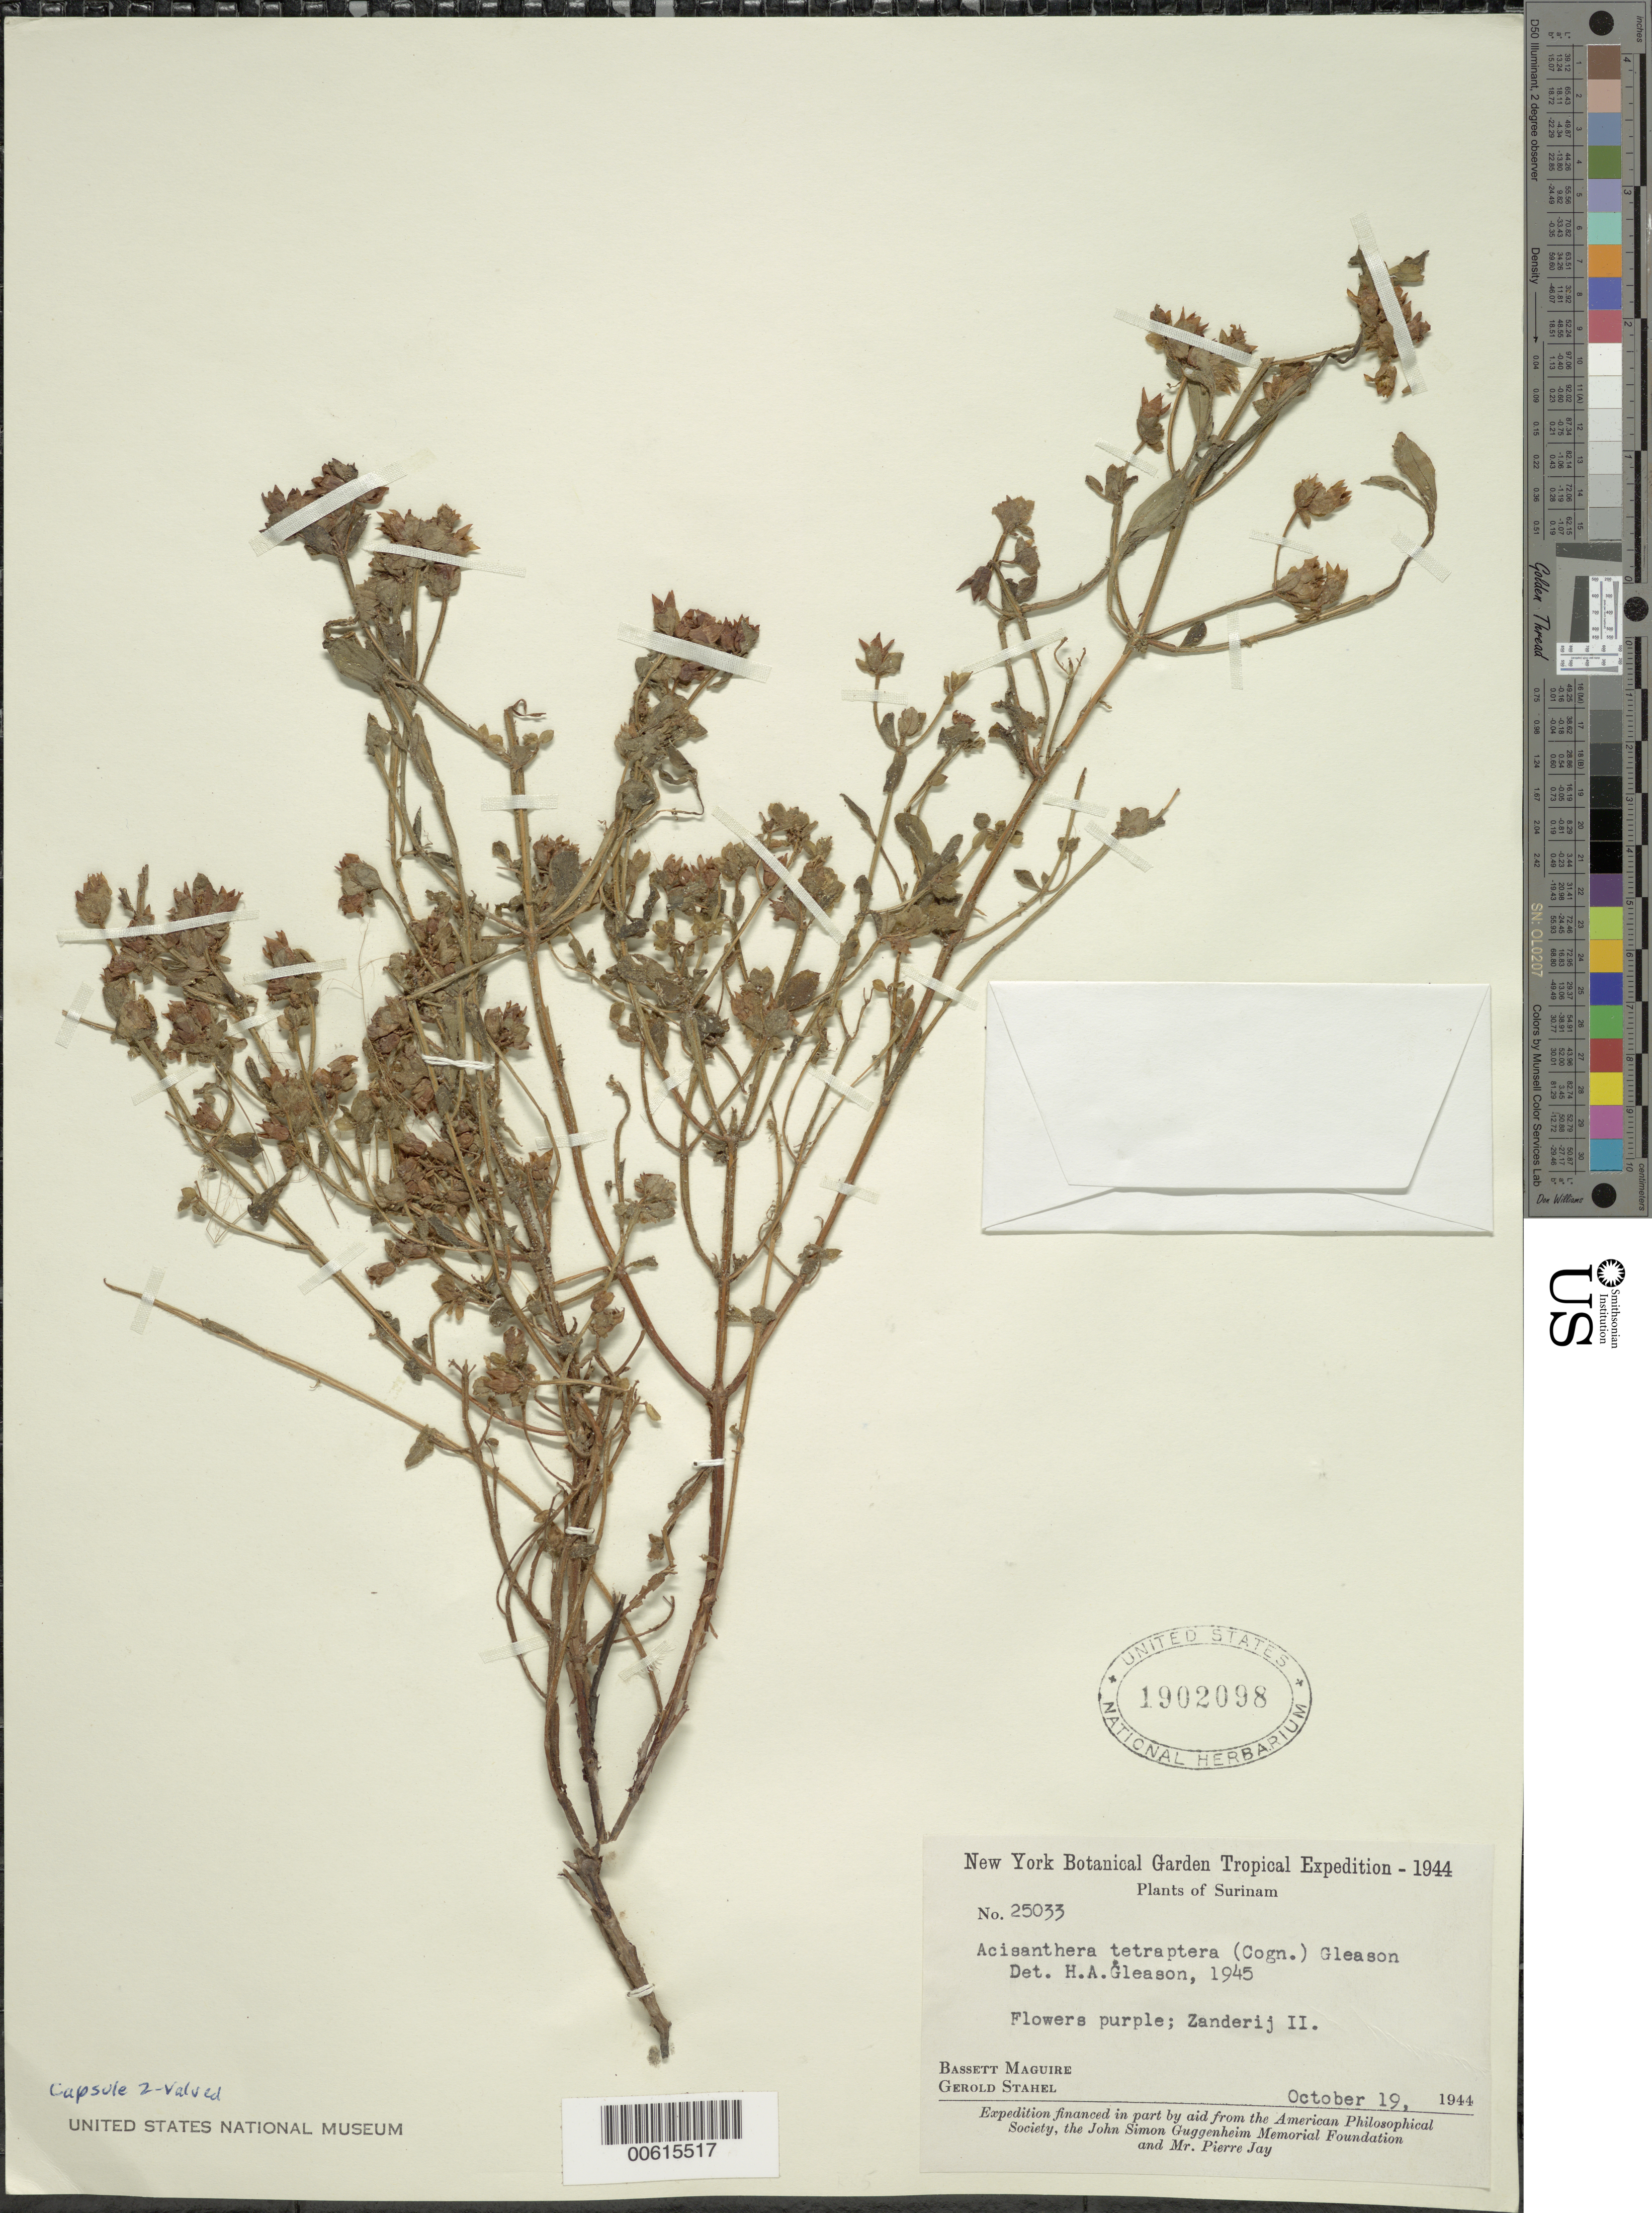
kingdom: Plantae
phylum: Tracheophyta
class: Magnoliopsida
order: Myrtales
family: Melastomataceae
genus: Rostranthera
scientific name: Rostranthera tetraptera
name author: (Cogn.) M.J. Rocha & P.J.F. Guim.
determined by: Nunes da Silva, Diego, (RB), Jardim Botanico do Rio de Janeiro - Herbario (BRAZIL)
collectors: B. Maguire & G. Stahel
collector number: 25033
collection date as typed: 19-Oct-44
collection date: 1944-10-19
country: Suriname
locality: Zanderij I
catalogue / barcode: US 1902098